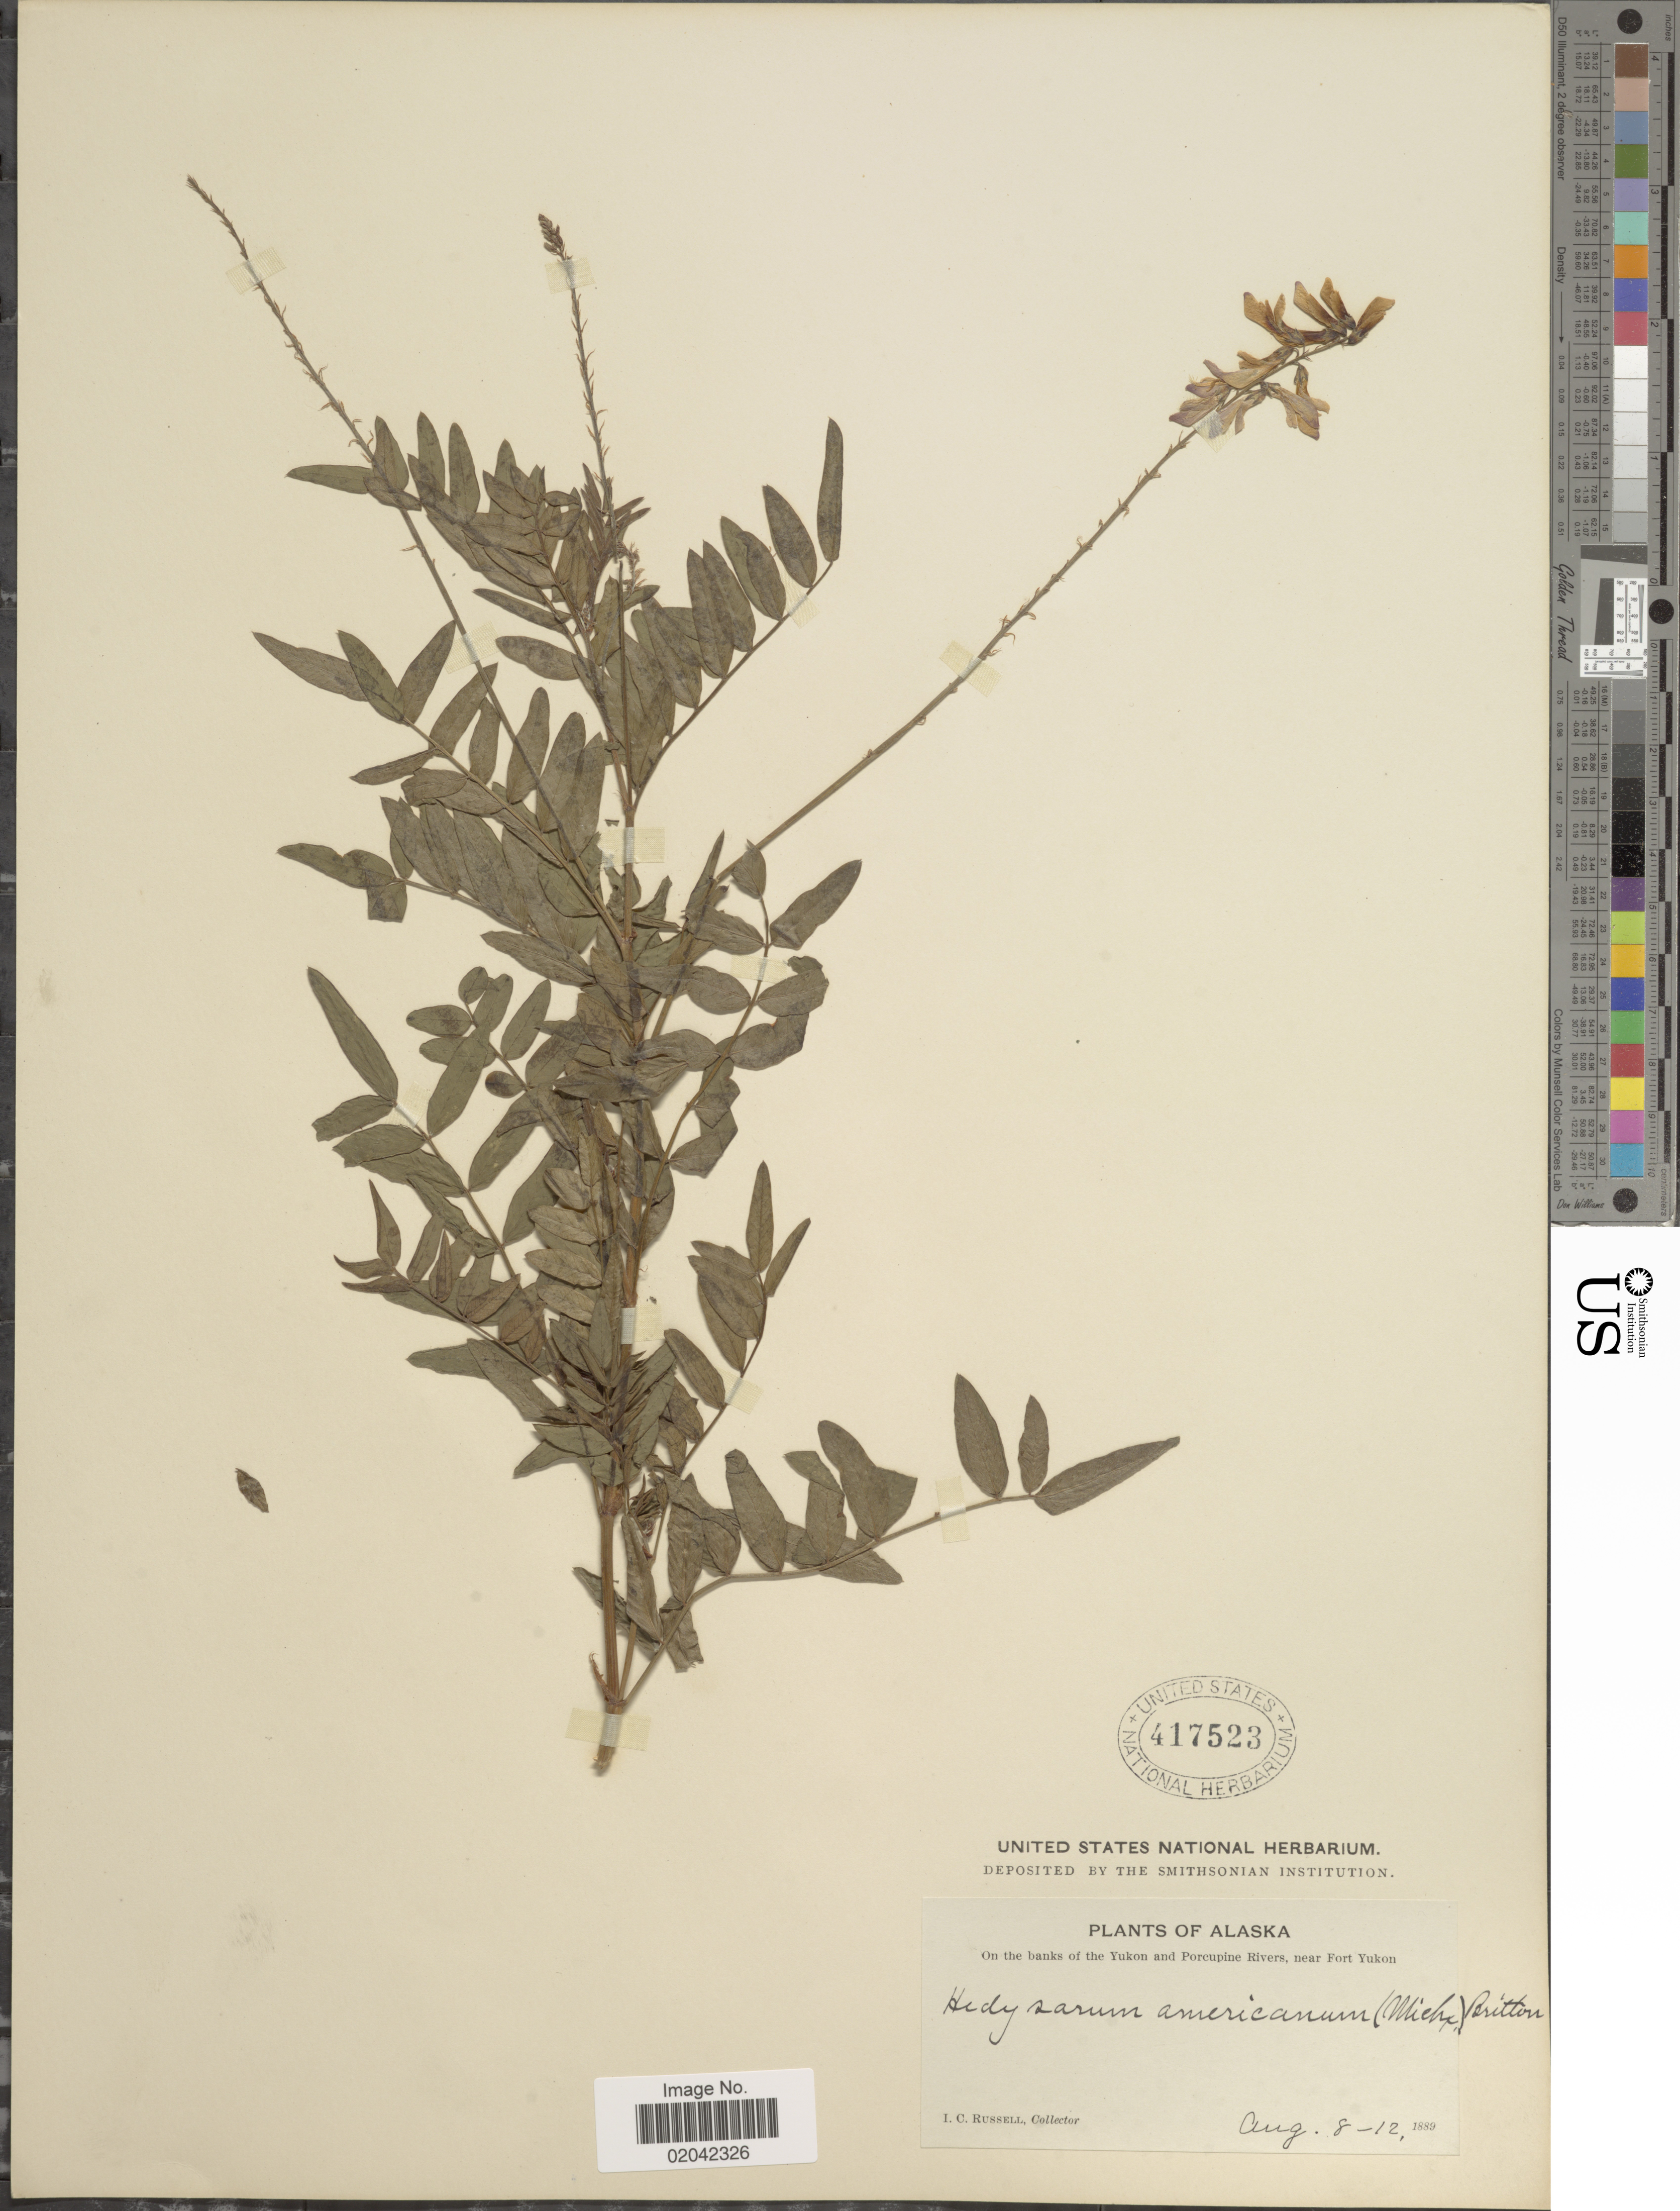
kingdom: Plantae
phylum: Tracheophyta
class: Magnoliopsida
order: Fabales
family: Fabaceae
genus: Hedysarum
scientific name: Hedysarum alpinum var. americanum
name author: Michx. ex Pursh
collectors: I. C. Russell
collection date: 1889-08-08/1889-08-12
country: United States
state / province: Alaska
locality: Banks of the Yukon and Porcupine Rivers, near Fort Yukon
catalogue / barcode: US 417523